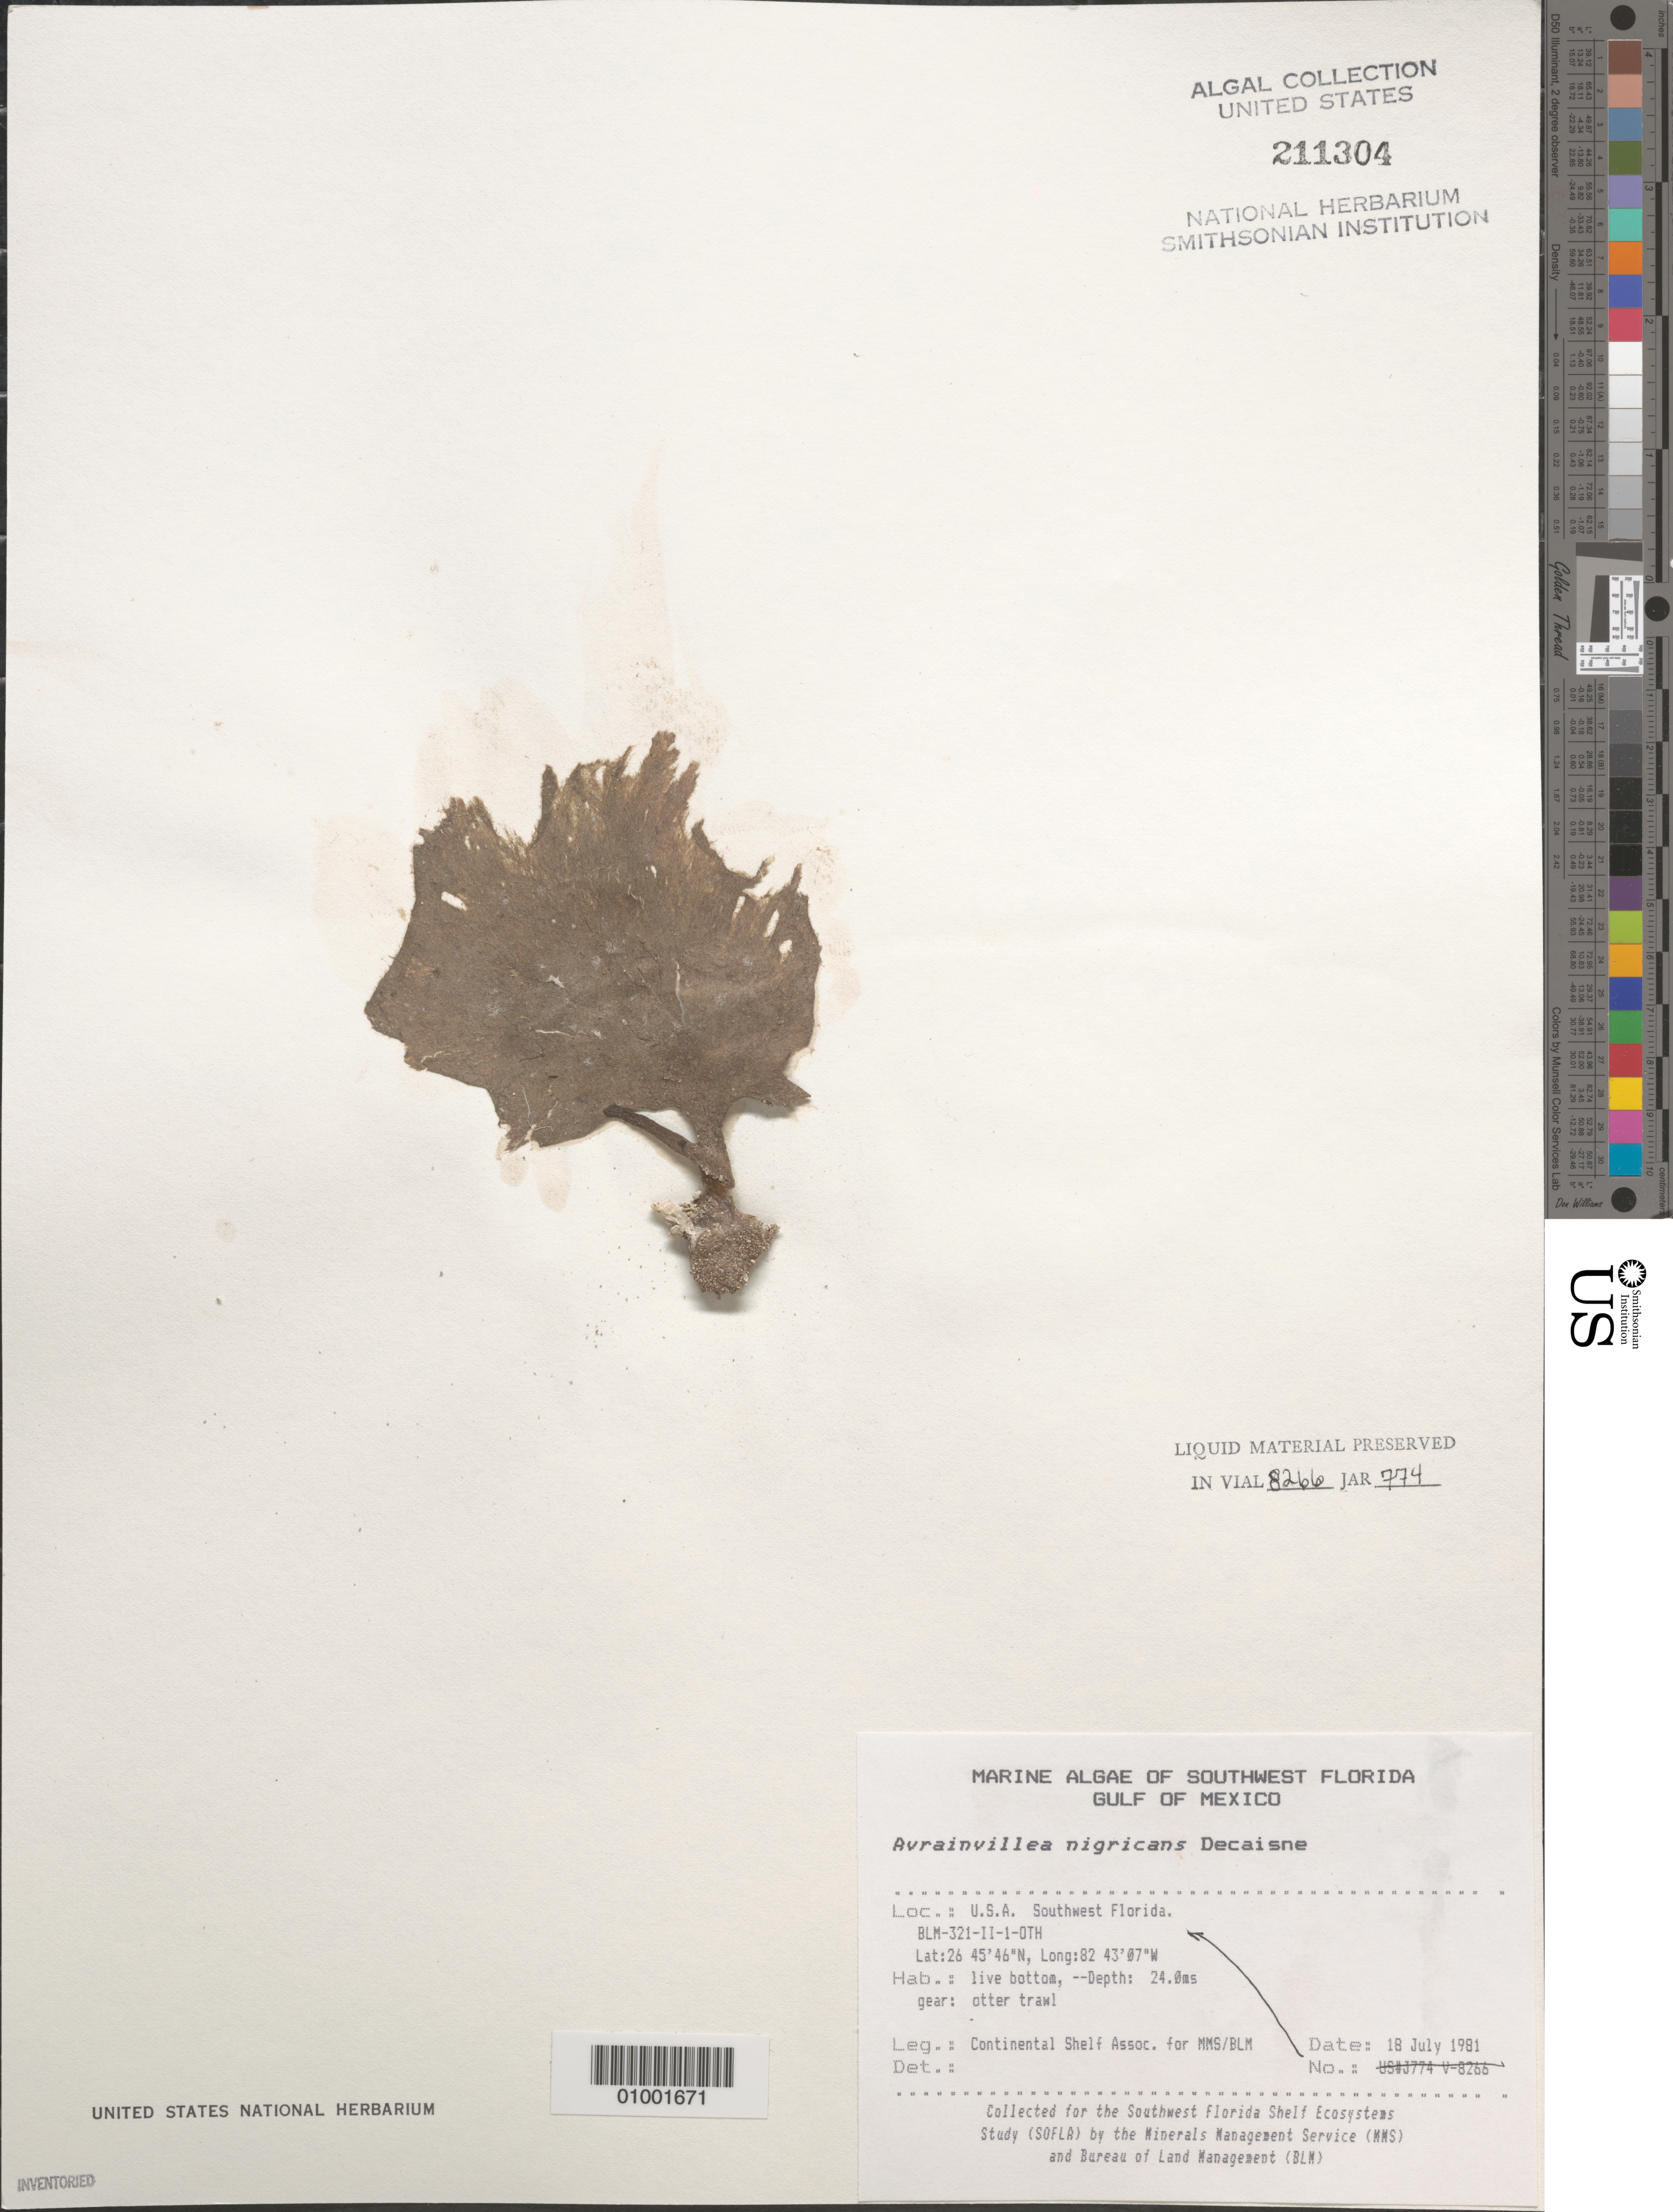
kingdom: Plantae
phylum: Chlorophyta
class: Ulvophyceae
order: Bryopsidales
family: Dichotomosiphonaceae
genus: Avrainvillea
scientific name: Avrainvillea nigricans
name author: Decne.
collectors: Continental Shelf Associates for the MMS/BLM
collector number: BLM-321-II-1-OTH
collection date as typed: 18 Jul 1981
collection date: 1981-07-18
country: United States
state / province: Florida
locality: Gulf of Mexico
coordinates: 26 45'46"N, 82 43'07"W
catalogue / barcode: US 211304